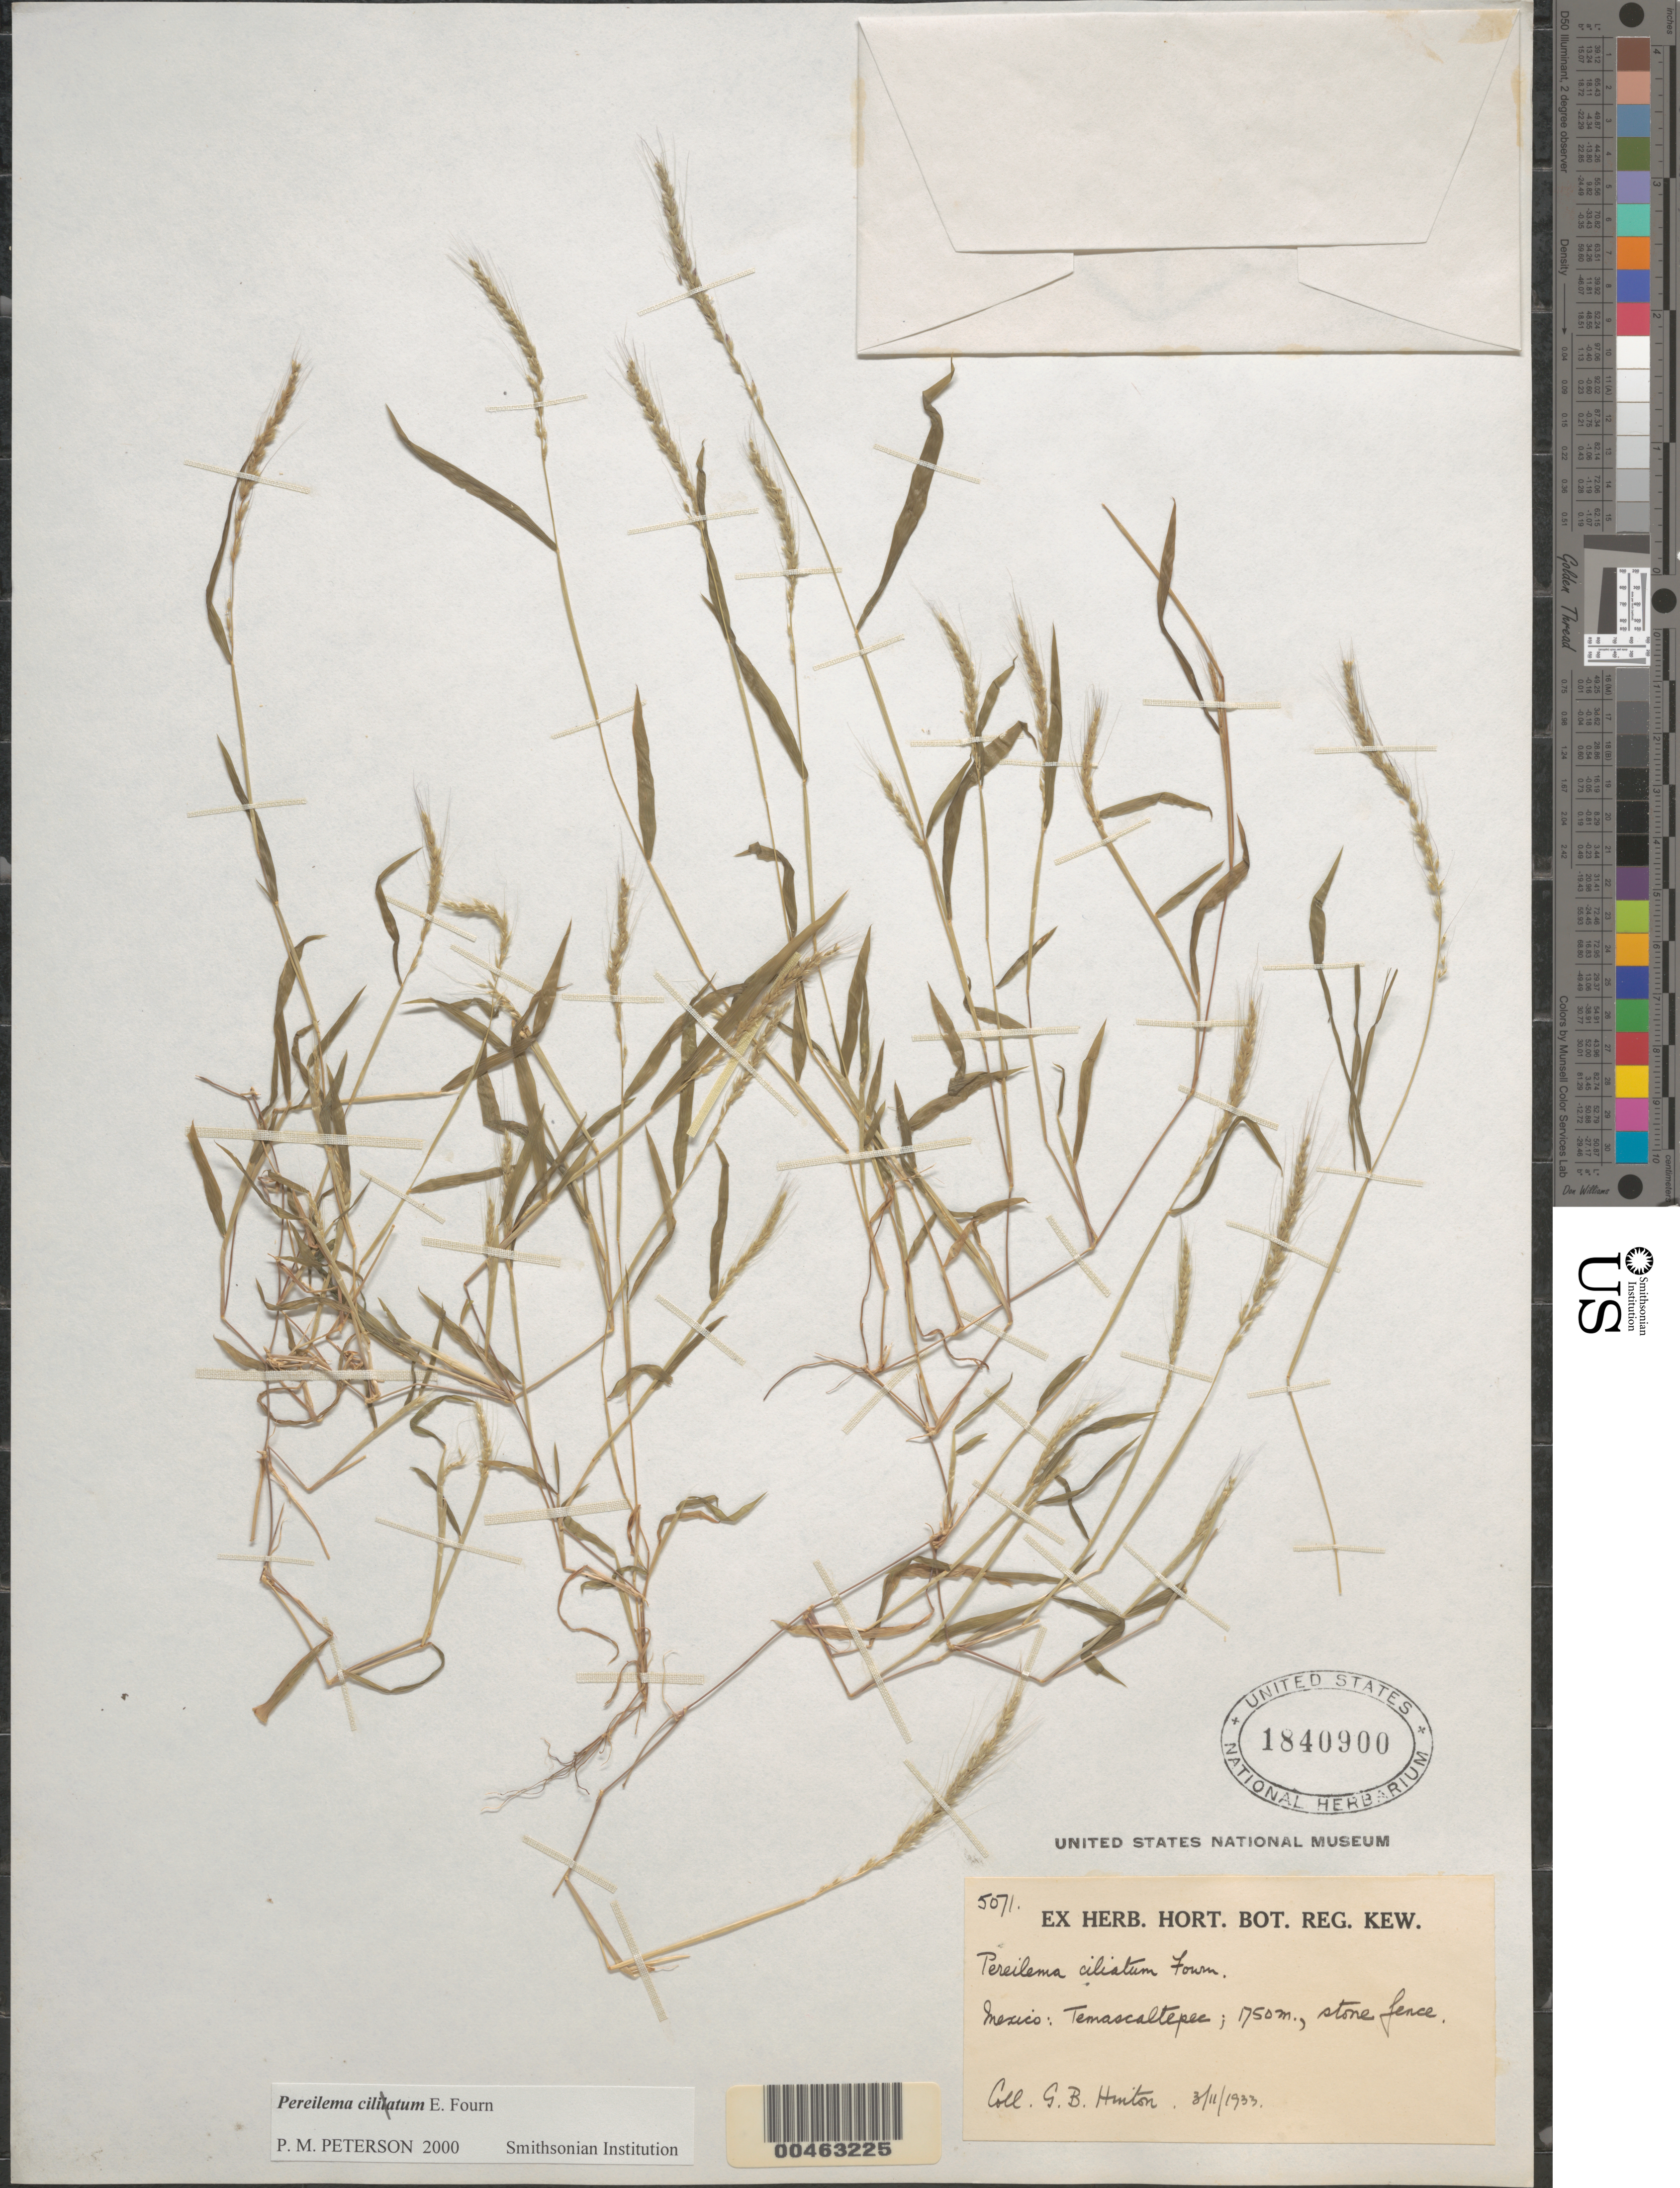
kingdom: Plantae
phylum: Tracheophyta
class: Liliopsida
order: Poales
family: Poaceae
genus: Pereilema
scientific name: Pereilema ciliatum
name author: E. Fourn.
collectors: G. B. Hinton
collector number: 5071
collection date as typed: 3 Nov 1933 or 11 Mar 1933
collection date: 1933-03-11 or 1933-11-03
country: Mexico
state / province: México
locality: Temascaltepec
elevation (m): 1750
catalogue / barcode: US 1840900